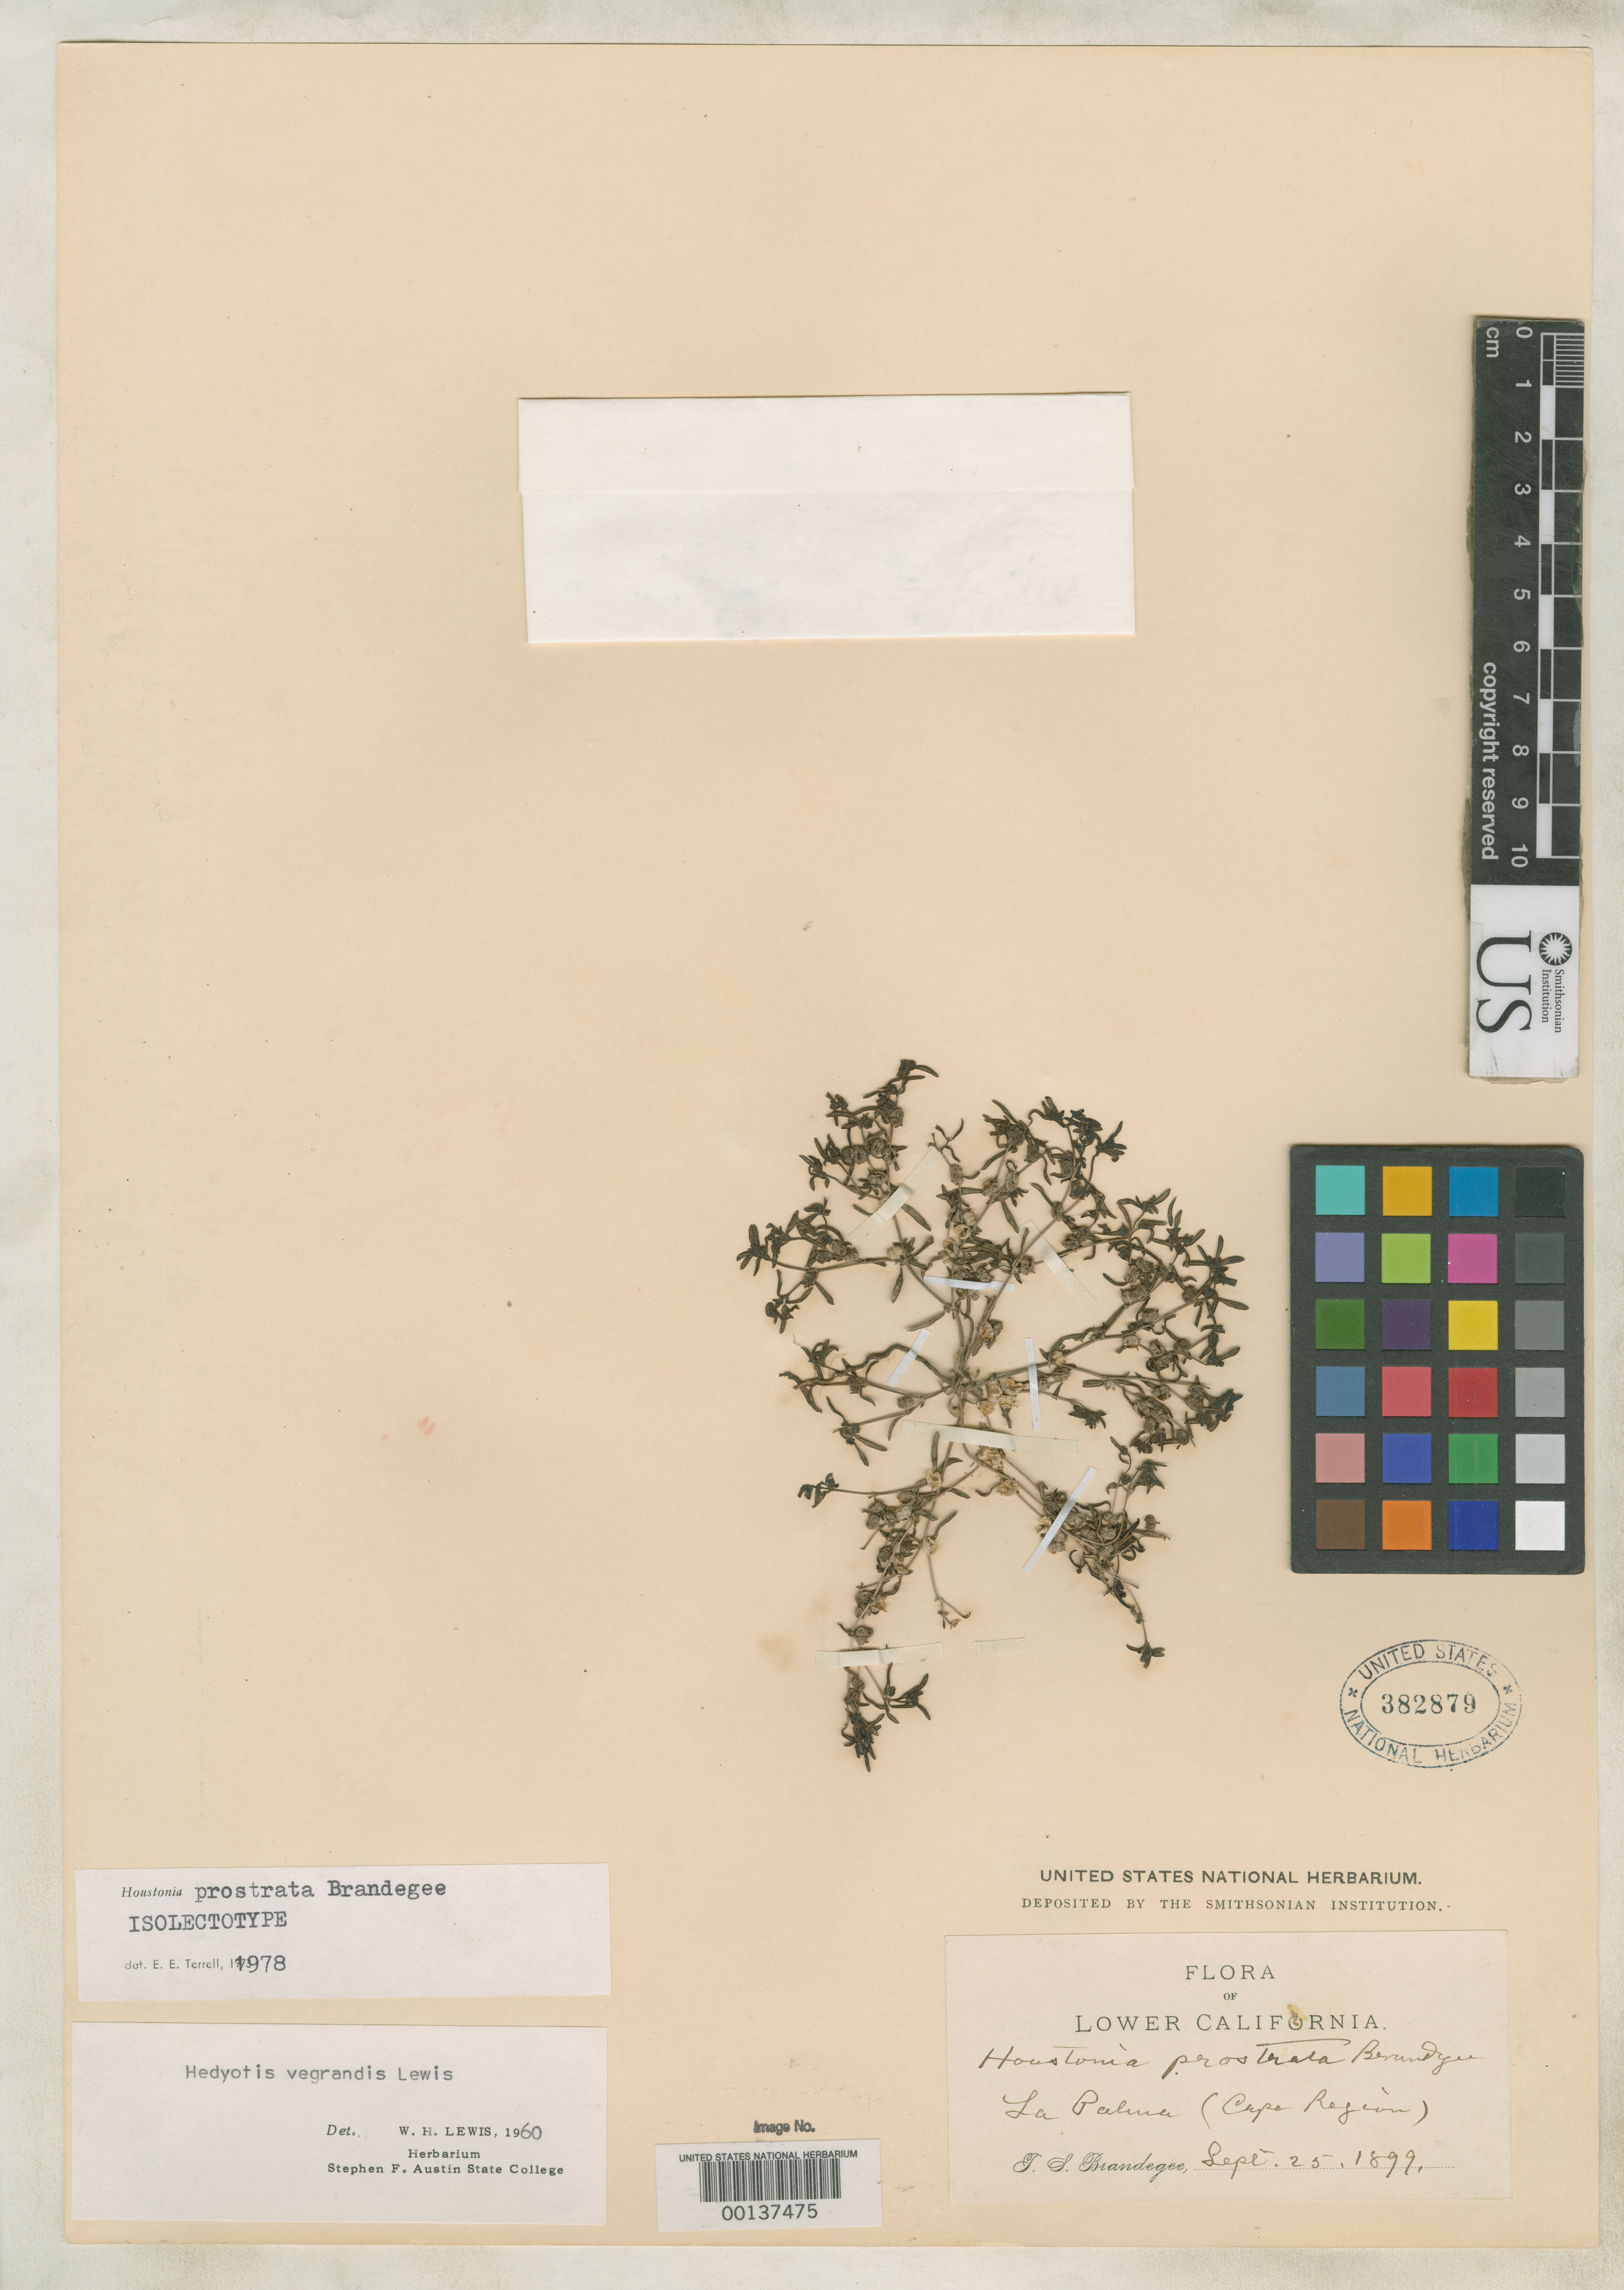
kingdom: Plantae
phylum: Tracheophyta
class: Magnoliopsida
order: Gentianales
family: Rubiaceae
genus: Houstonia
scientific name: Houstonia prostrata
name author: Brandegee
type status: Isotype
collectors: T. S. Brandegee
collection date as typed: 25 Sep 1899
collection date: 1899-09-25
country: Mexico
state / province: Baja California Sur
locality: Near La Palma, Cape region.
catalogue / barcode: US 382879